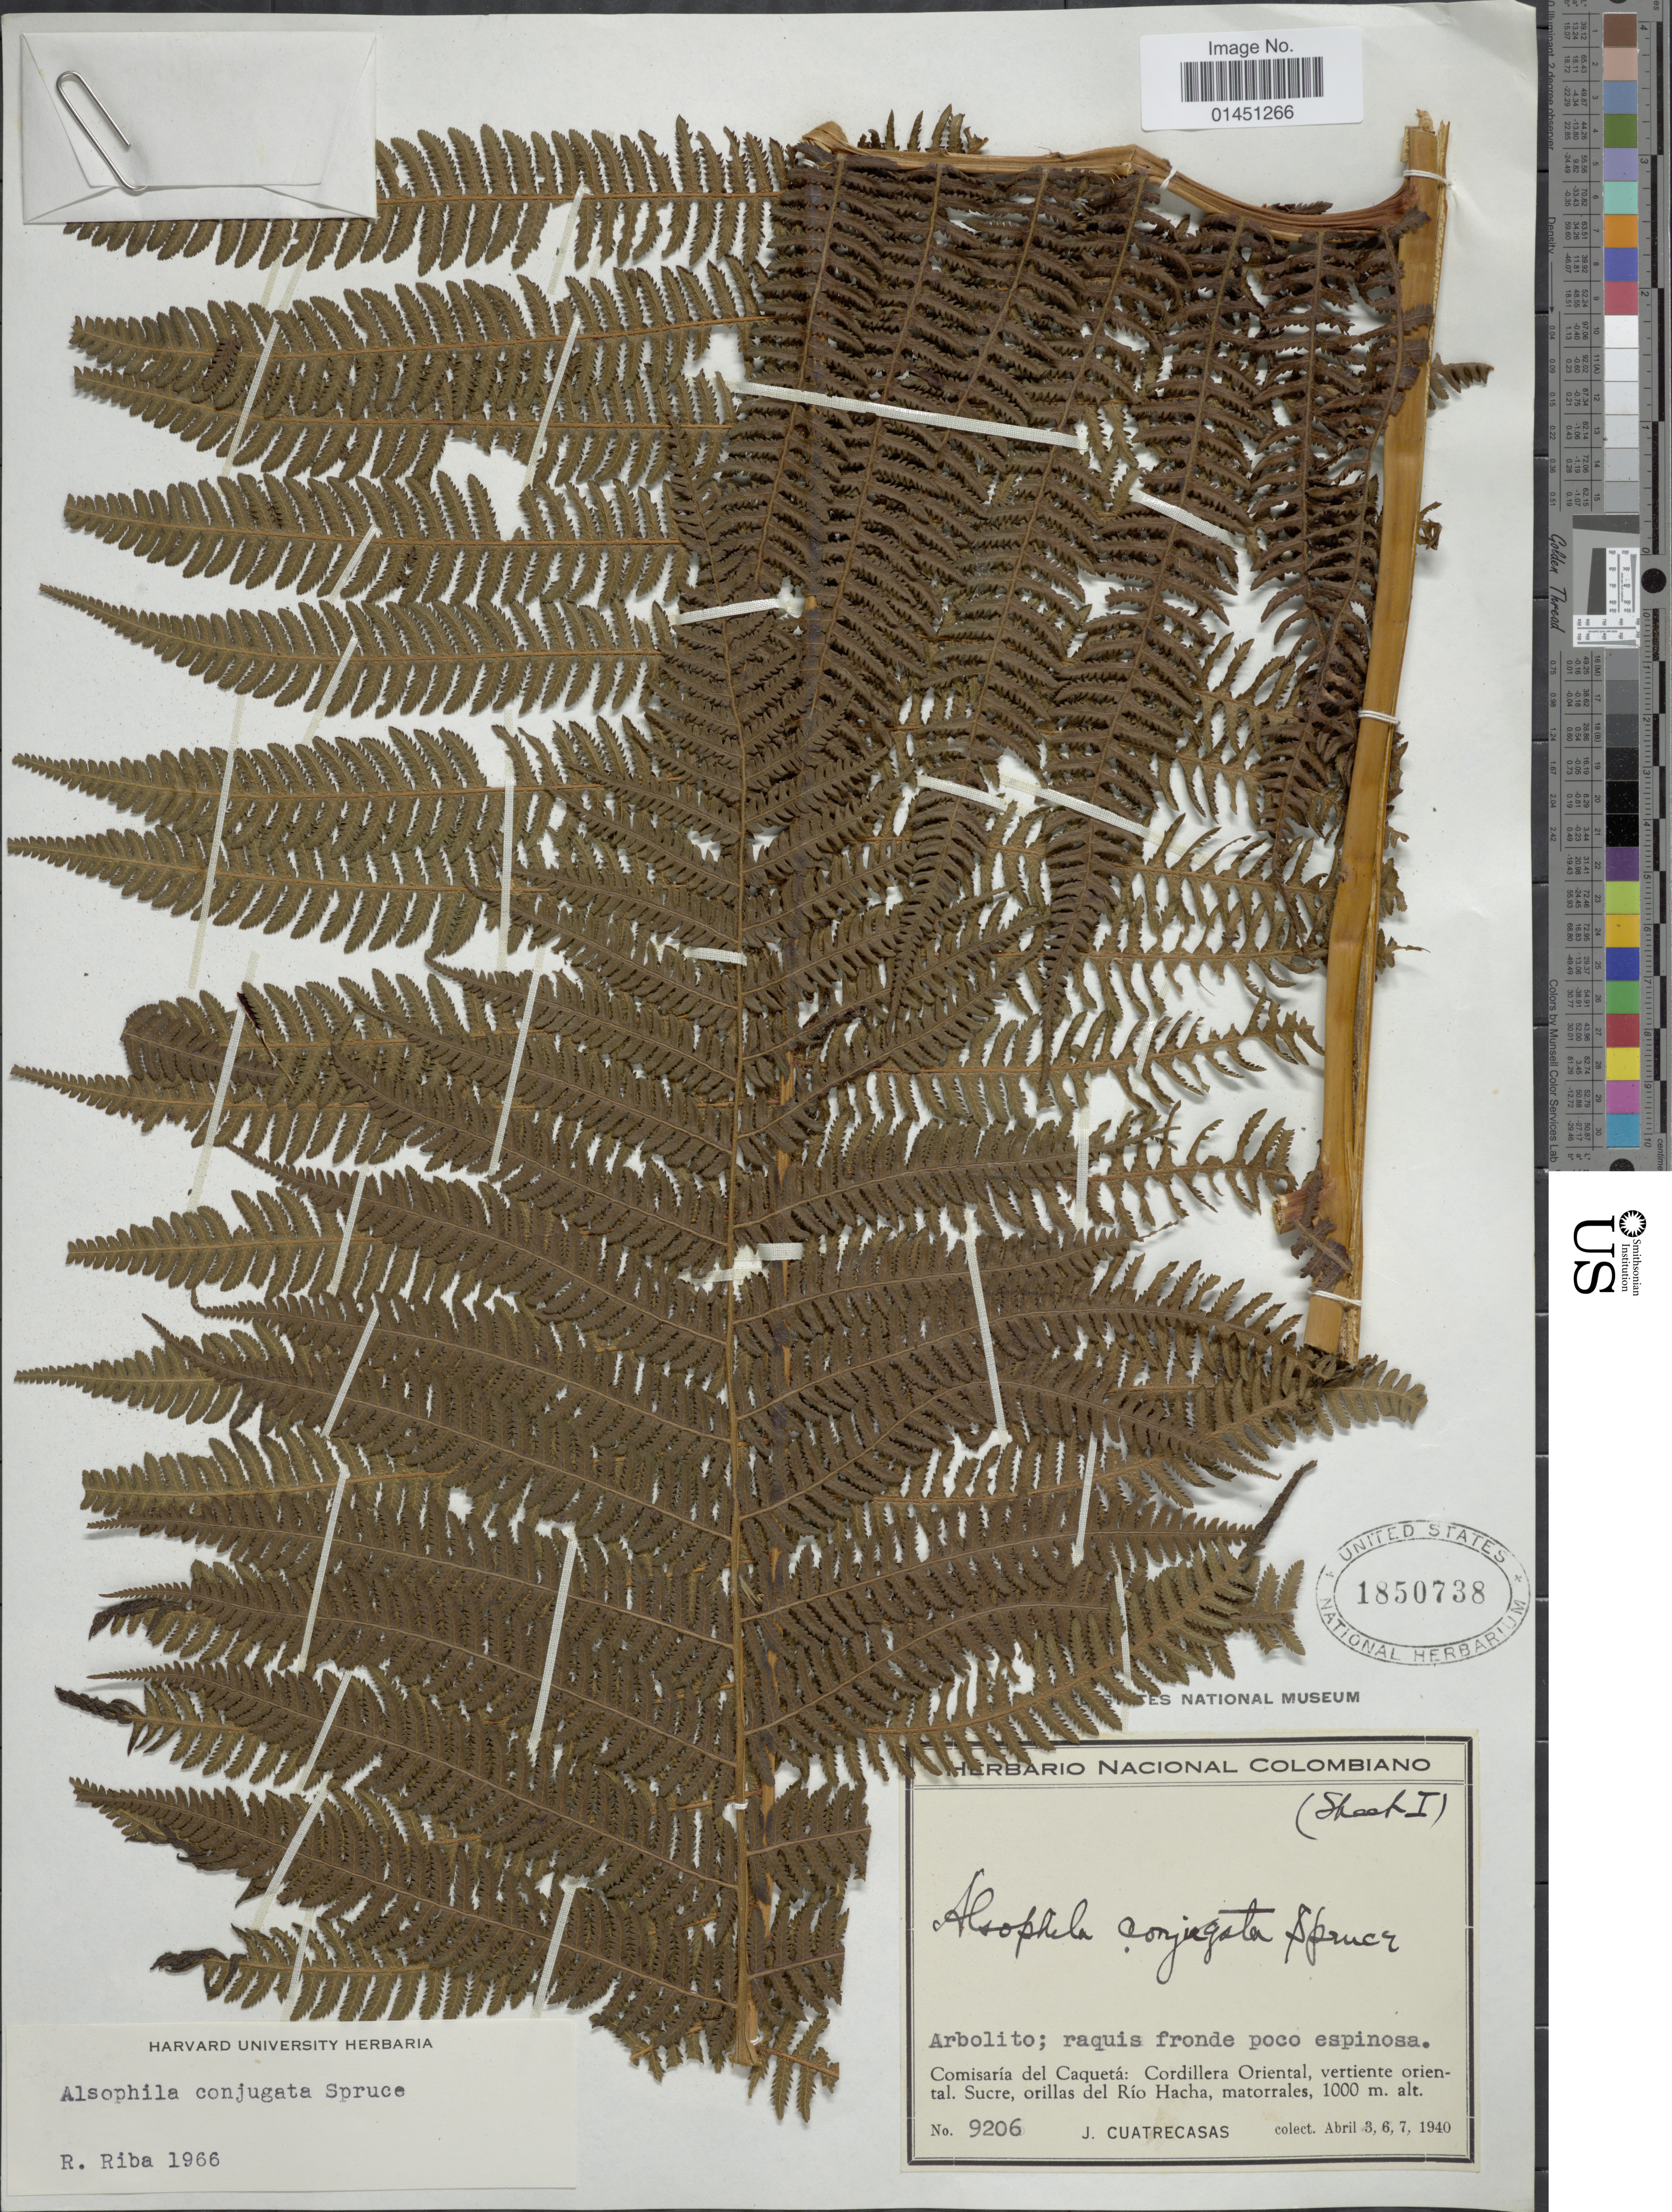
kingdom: Plantae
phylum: Tracheophyta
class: Polypodiopsida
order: Cyatheales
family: Cyatheaceae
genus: Cyathea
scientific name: Cyathea conjugata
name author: (Hook.) Domin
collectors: J. Cuatrecasas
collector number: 9206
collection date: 1940-04-03/1940-04-07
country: Colombia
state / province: Cundinamarca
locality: Cordillera Oriental, vertiente oriental. Sucre, orillas del Rio Hacha, matorrales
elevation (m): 1000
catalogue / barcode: US 1850738